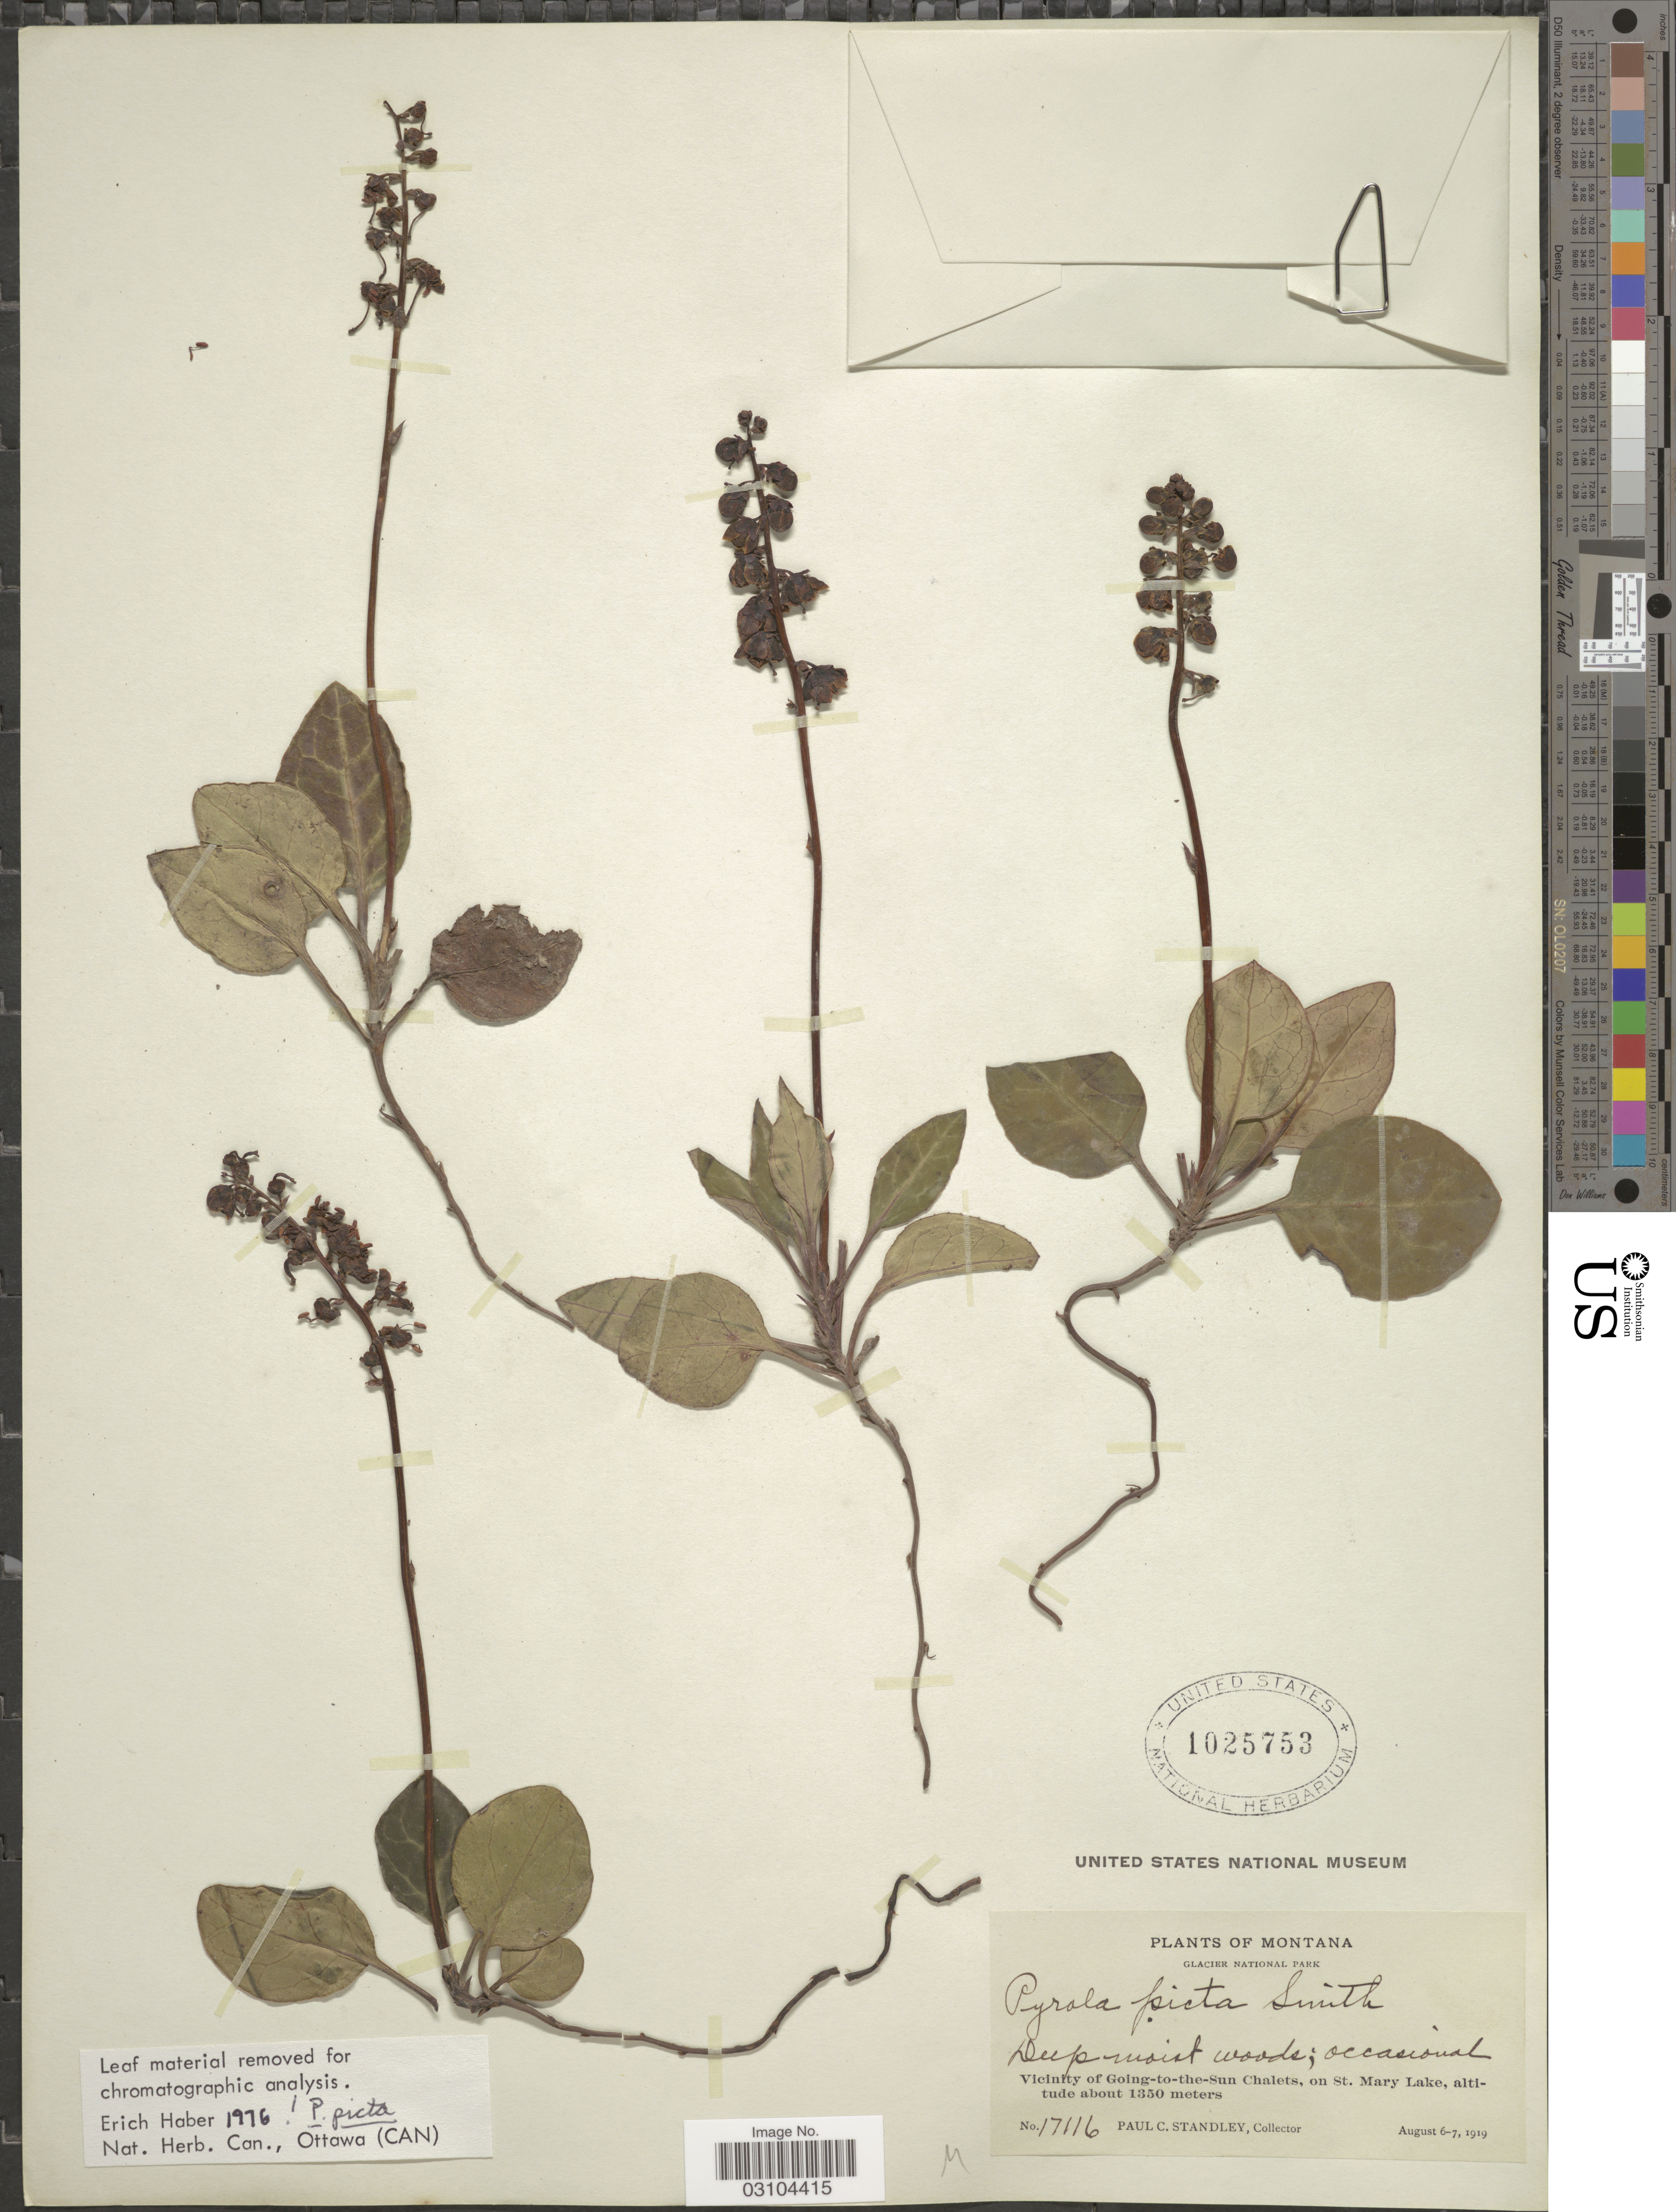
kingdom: Plantae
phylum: Tracheophyta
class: Magnoliopsida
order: Ericales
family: Ericaceae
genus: Pyrola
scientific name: Pyrola picta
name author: Sm. in Rees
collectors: P. C. Standley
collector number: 17116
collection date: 1919-08-06/1919-08-07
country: United States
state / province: Montana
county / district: Glacier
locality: Glacier National Park, Vicinity of Going-to-the-Sun Chalets, on St. Mary Lake.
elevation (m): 1350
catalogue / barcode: US 1025753